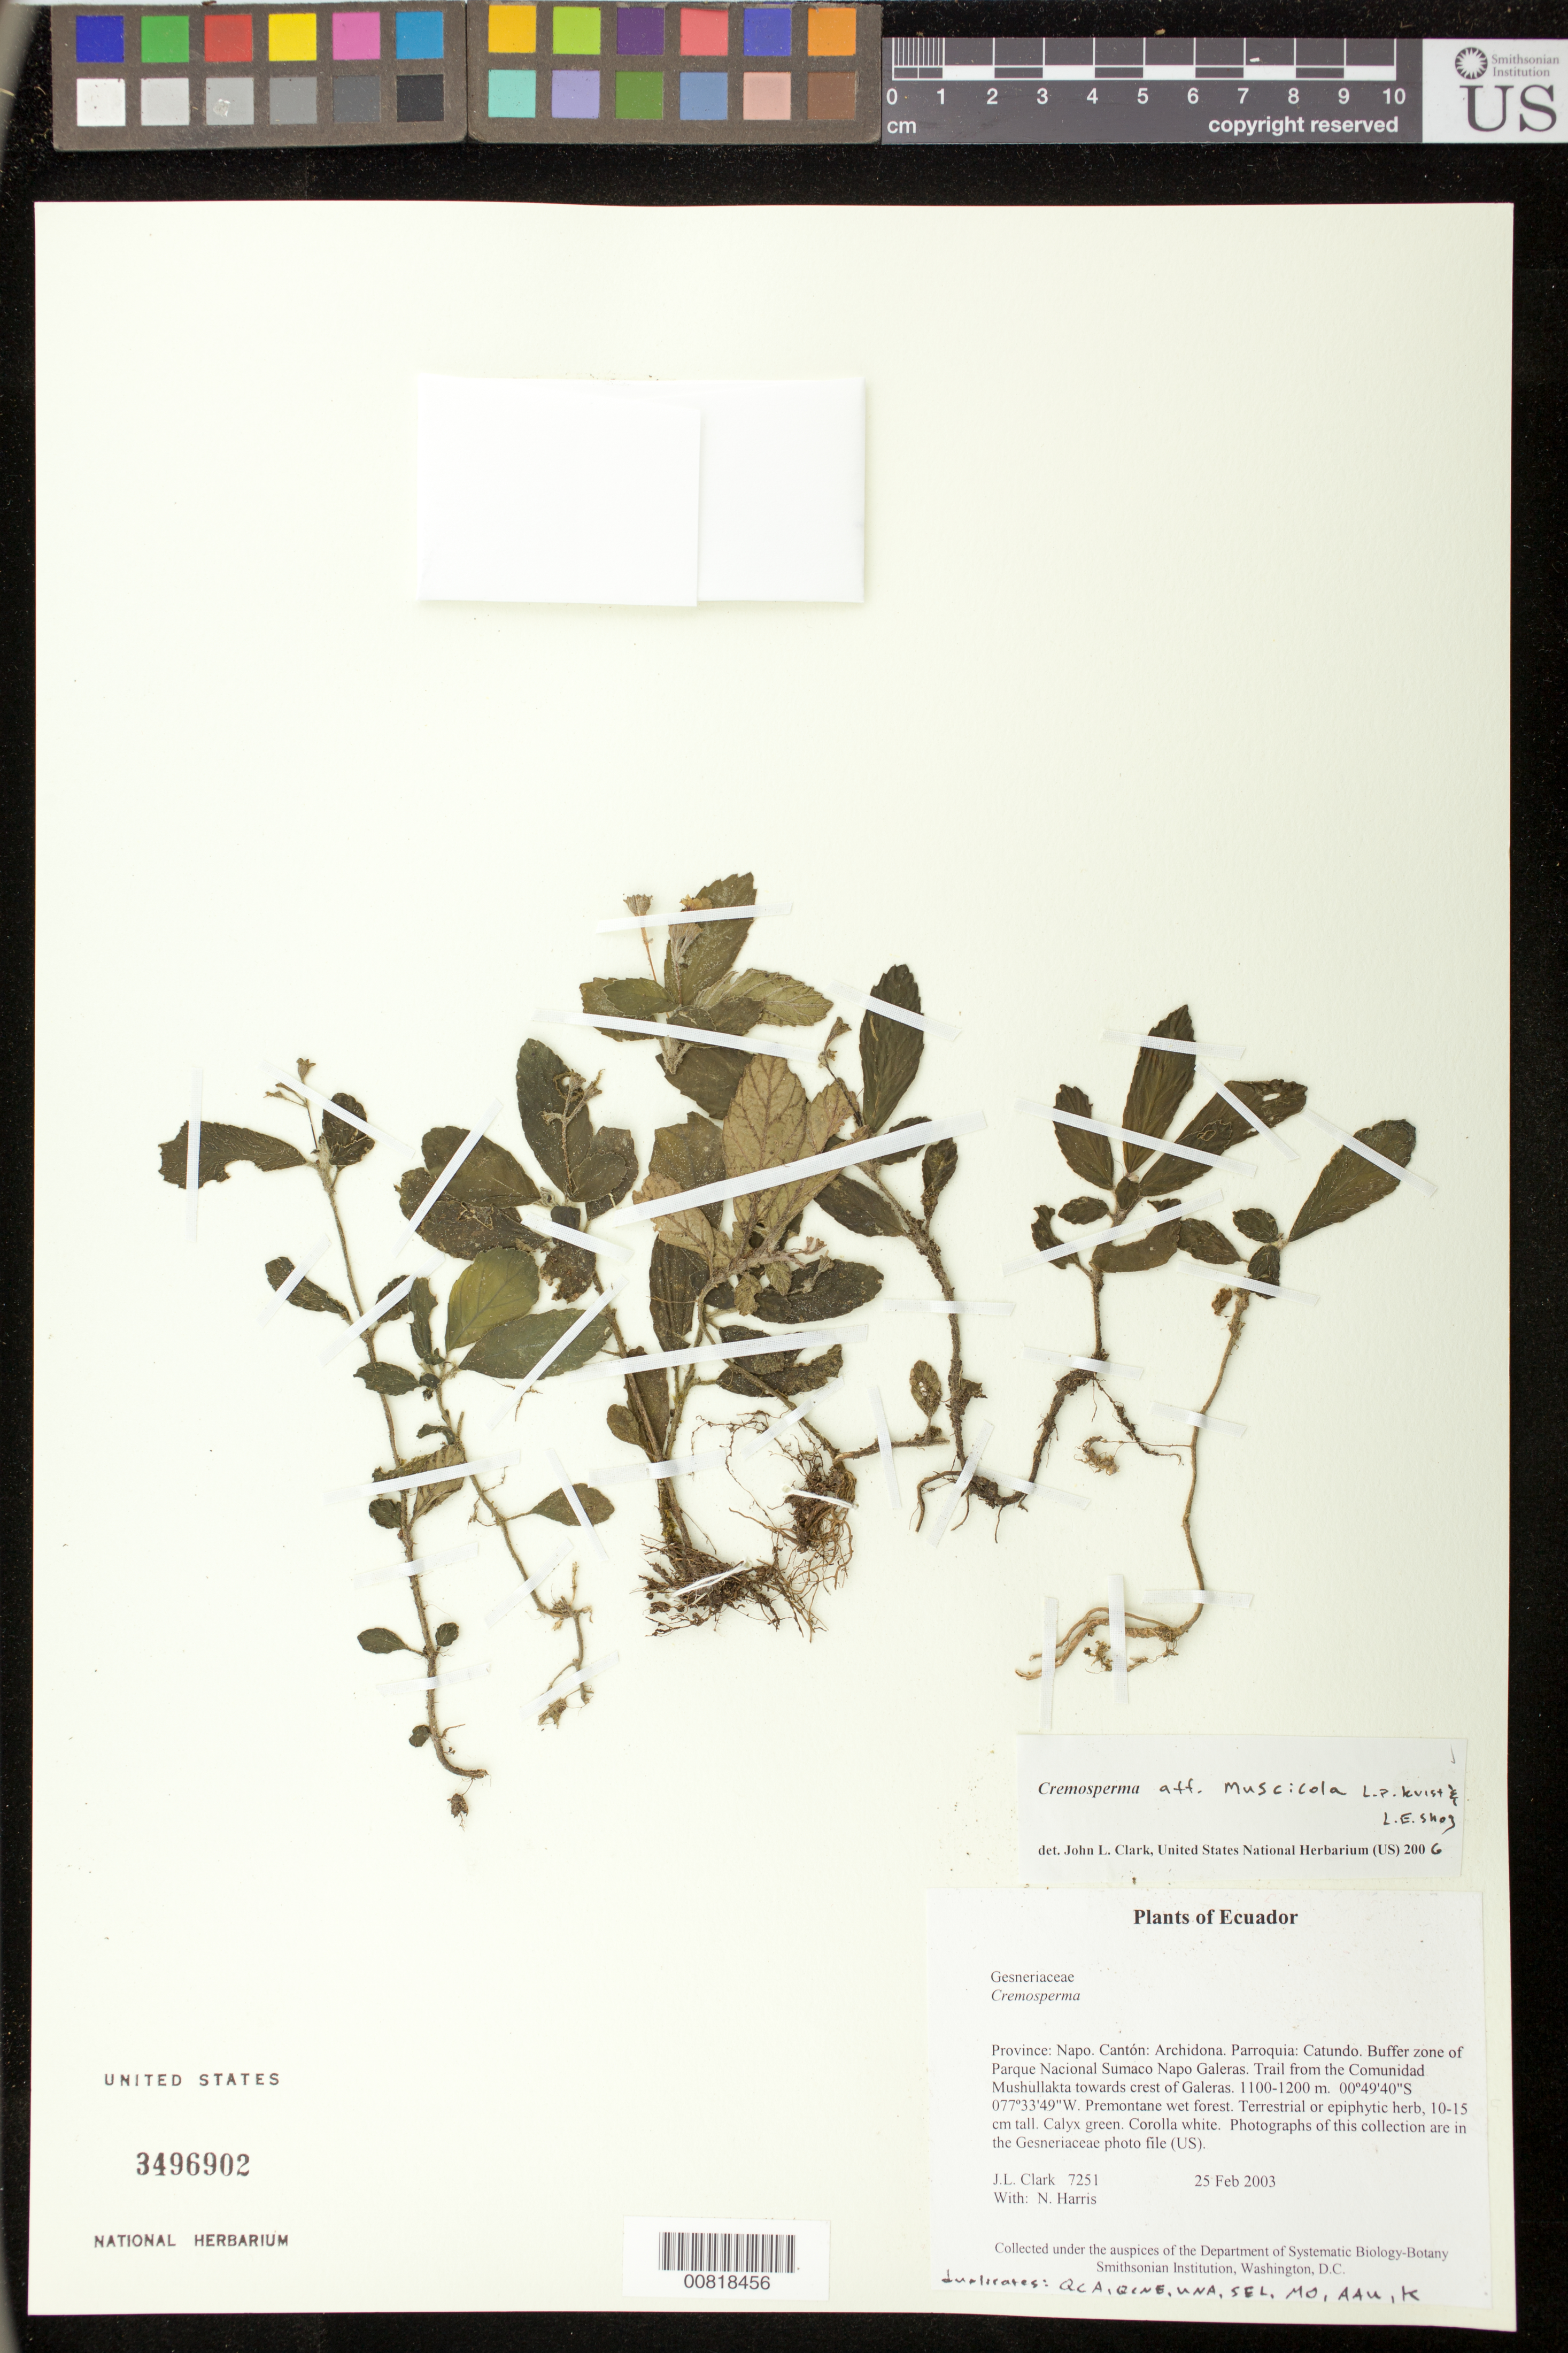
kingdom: Plantae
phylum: Tracheophyta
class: Magnoliopsida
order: Lamiales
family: Gesneriaceae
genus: Cremosperma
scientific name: Cremosperma muscicola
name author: L.P. Kvist & L.E. Skog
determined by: Clark, J. L., (SEL), The Marie Selby Botanical Garden (UNITED STATES)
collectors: J. L. Clark & N. Harris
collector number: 7251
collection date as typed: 25 Feb 2003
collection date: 2003-02-25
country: Ecuador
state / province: Napo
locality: Archidona. Parroquia: Catundo. Buffer zone of Parque Nacional Sumaco Napo Galeras. Trail from the Comunidad Mushullakta towards crest of Galeras.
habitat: Premontane wet forest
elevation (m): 1100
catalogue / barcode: US 3496902